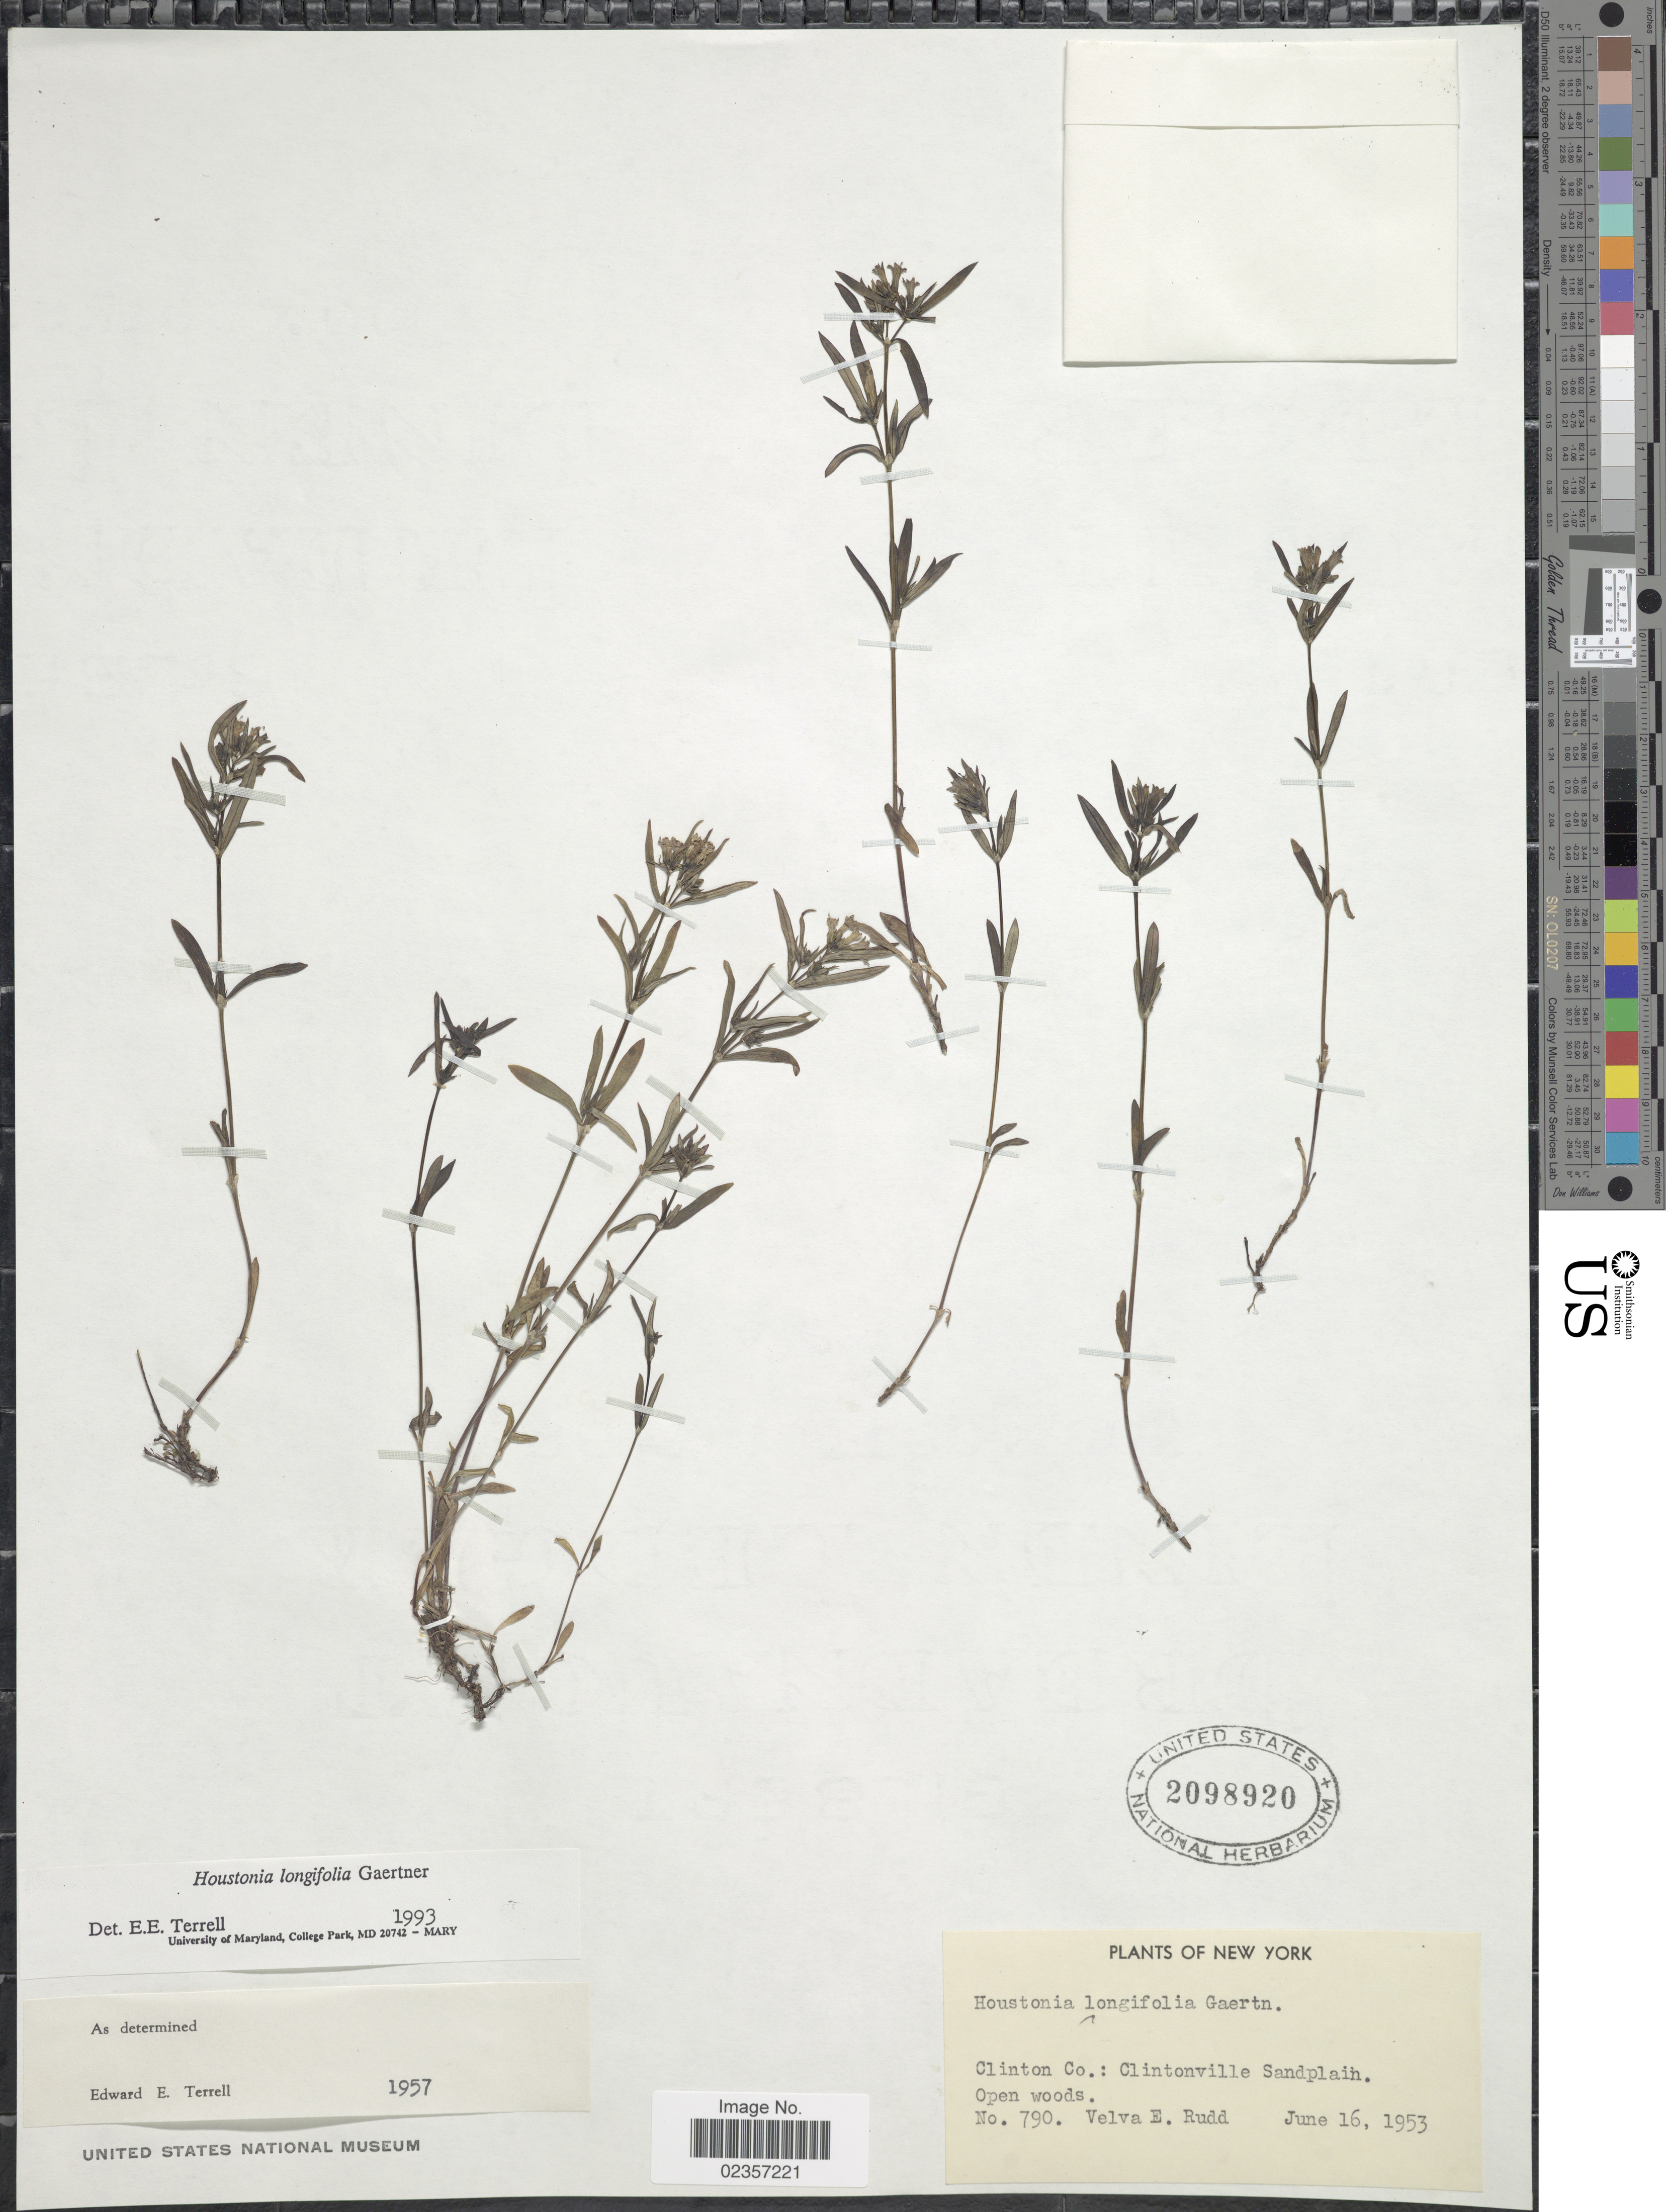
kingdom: Plantae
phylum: Tracheophyta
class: Magnoliopsida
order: Gentianales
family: Rubiaceae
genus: Houstonia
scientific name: Houstonia longifolia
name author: Gaertn.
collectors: V. E. Rudd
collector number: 790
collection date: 1953-06-16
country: United States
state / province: New York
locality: Clinton Co: Clintonville Sandplain. Open woods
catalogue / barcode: US 2098920